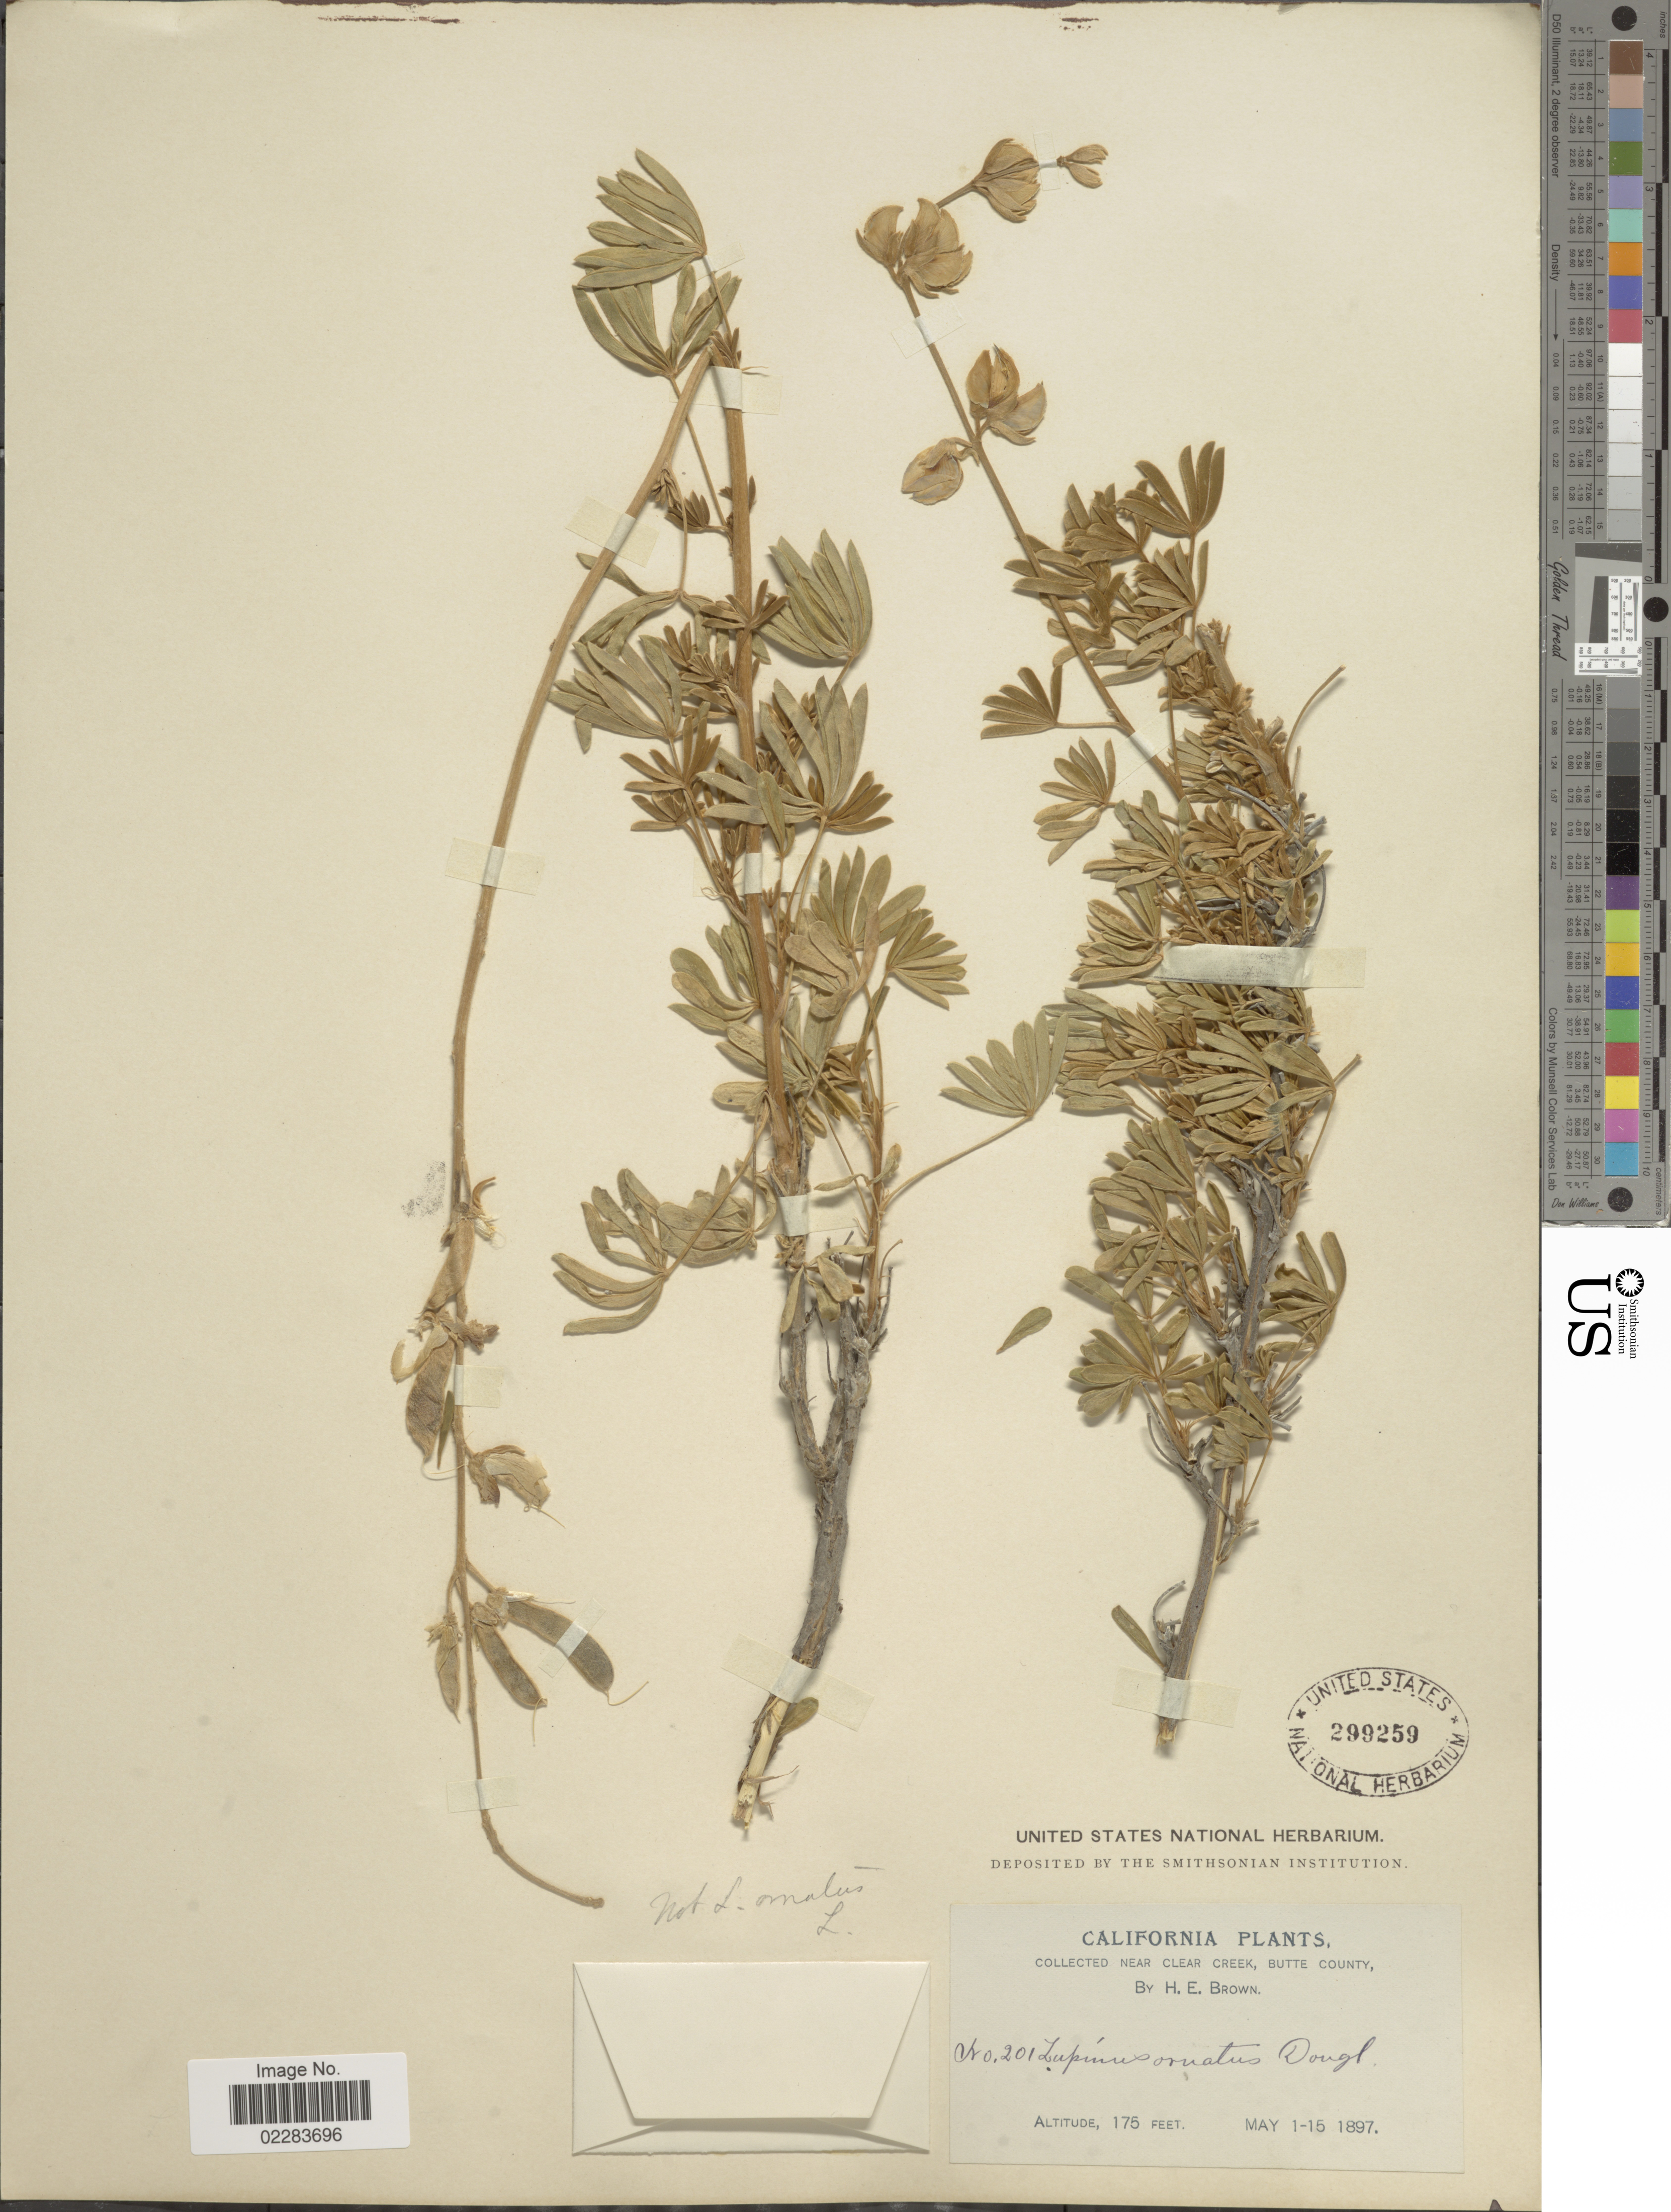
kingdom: Plantae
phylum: Tracheophyta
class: Magnoliopsida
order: Fabales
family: Fabaceae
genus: Lupinus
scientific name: Lupinus albifrons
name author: Benth.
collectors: H. E. Brown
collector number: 201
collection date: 1897-05-01/1987-05-15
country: United States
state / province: California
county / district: Butte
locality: Near the Clear Creek, Butte County.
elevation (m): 53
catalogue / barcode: US 299259